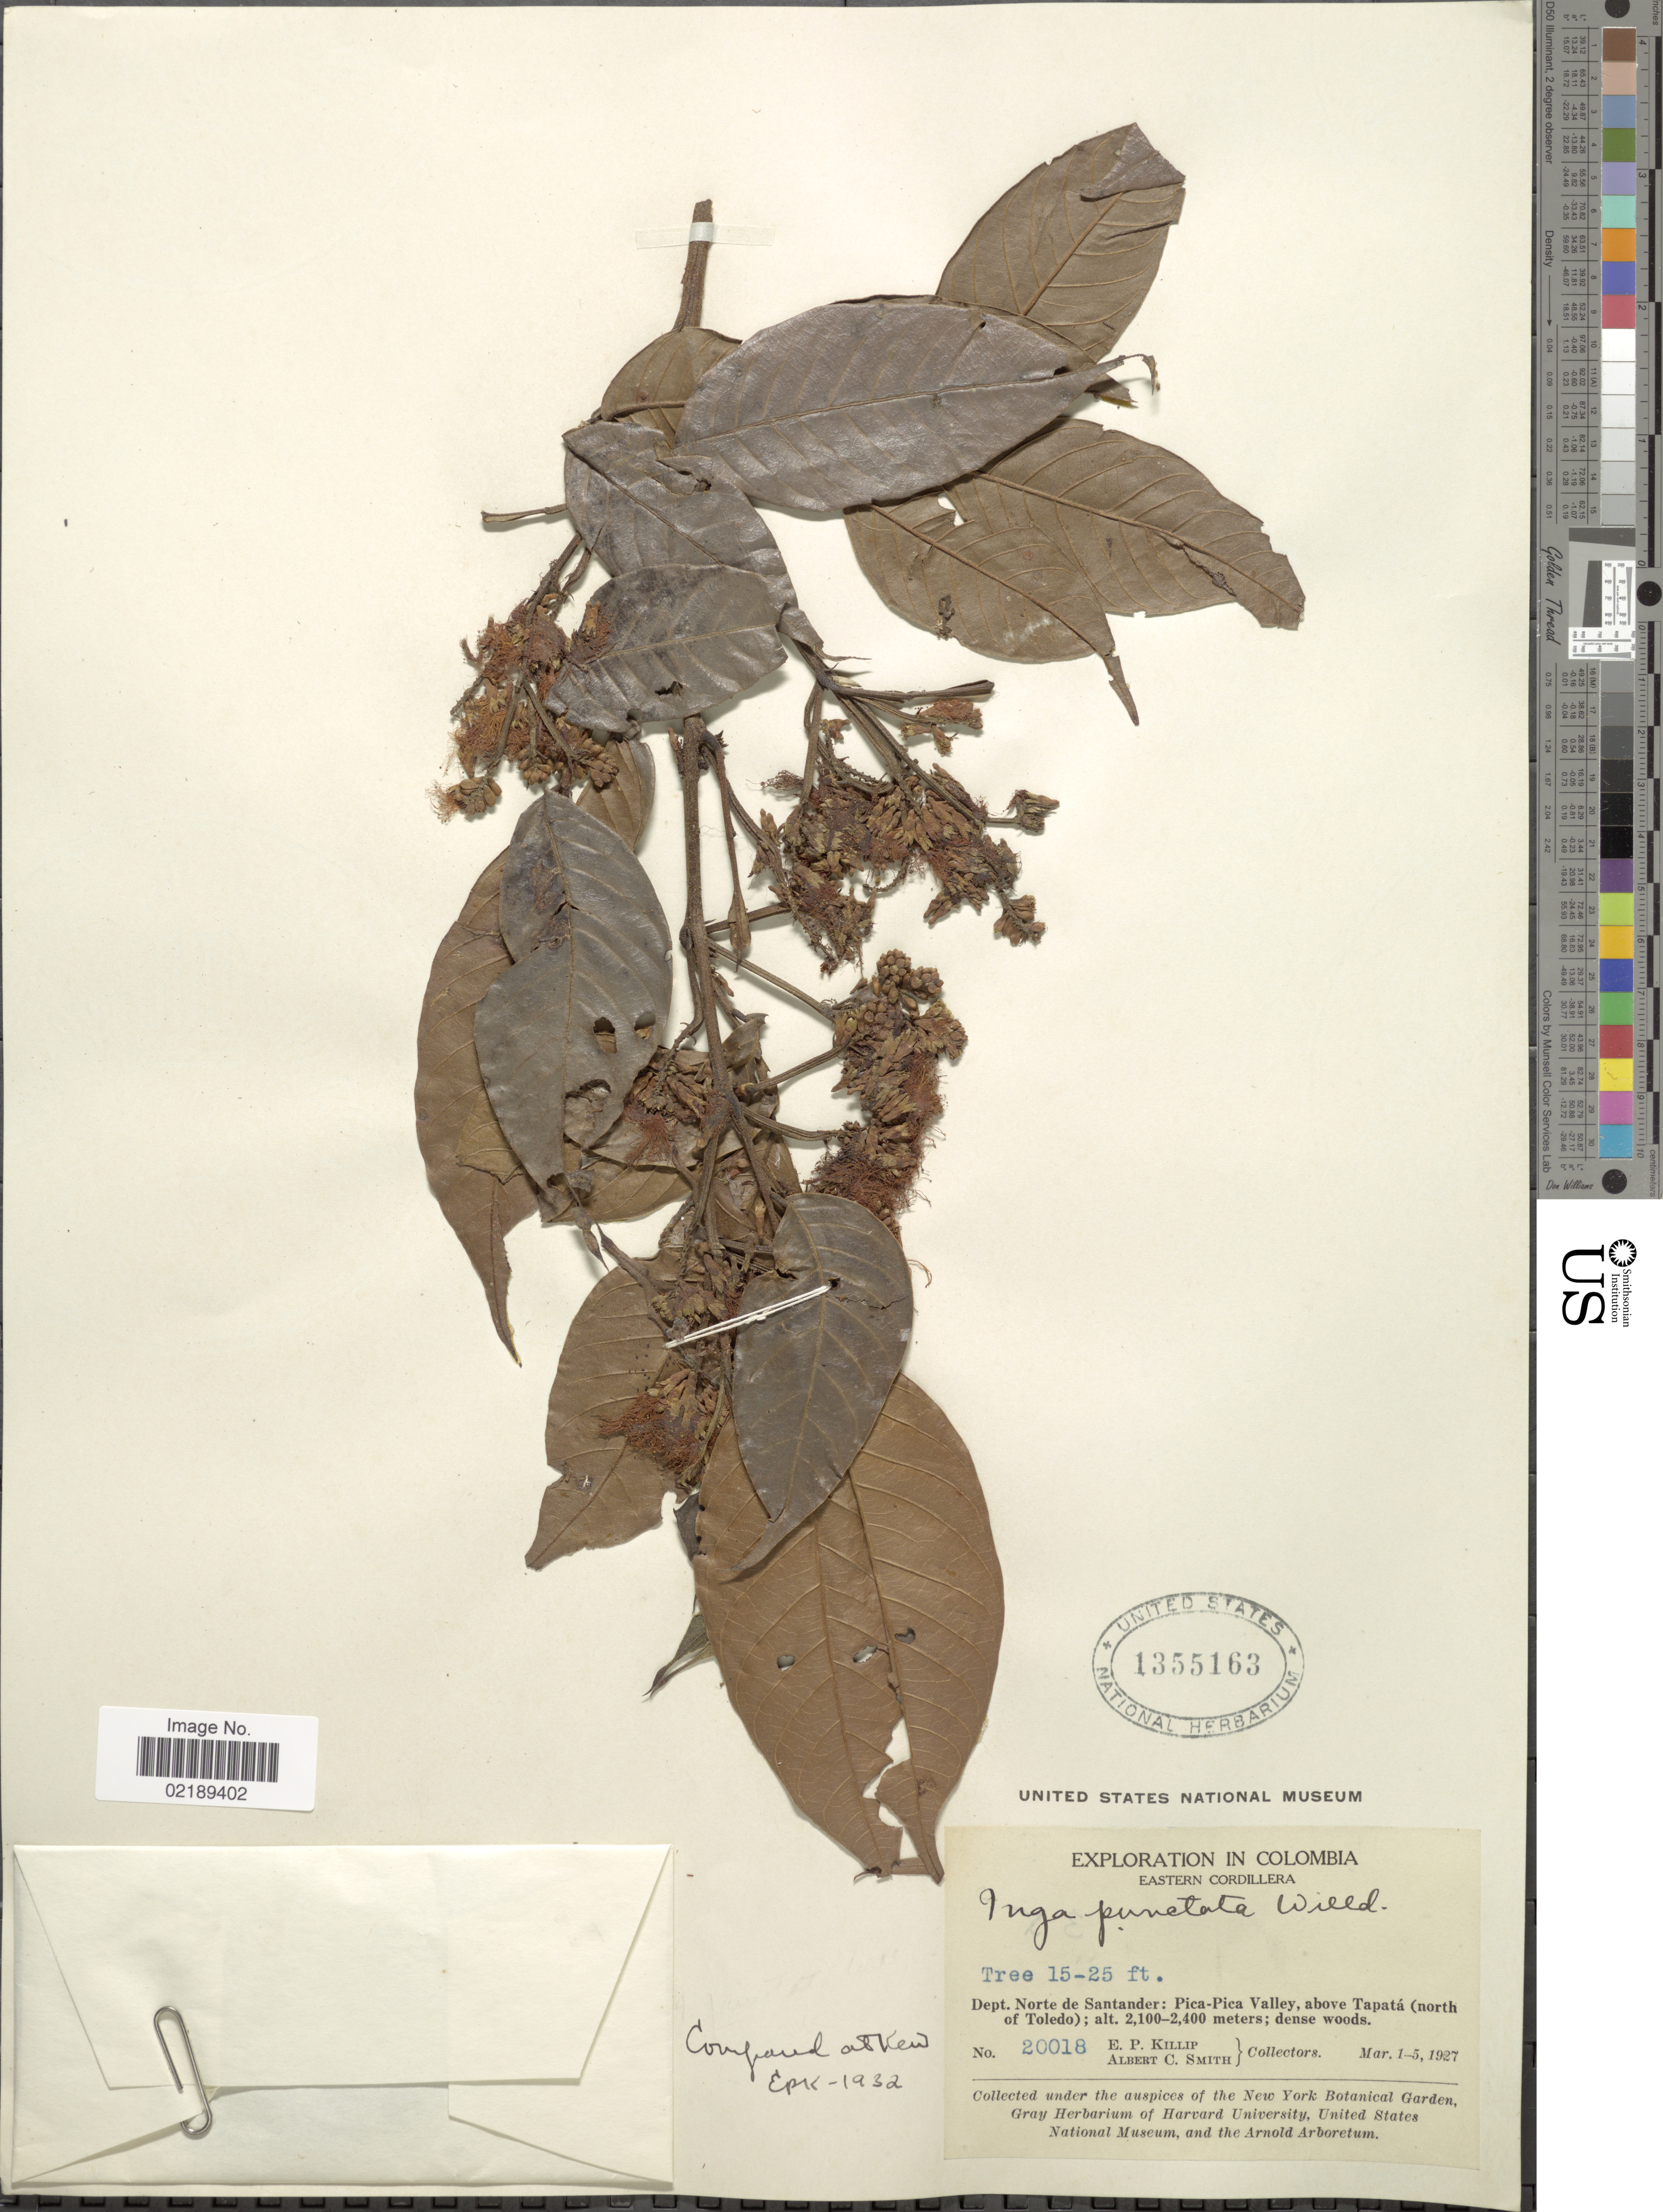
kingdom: Plantae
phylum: Tracheophyta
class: Magnoliopsida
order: Fabales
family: Fabaceae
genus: Inga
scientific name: Inga punctata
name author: Willd.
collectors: E. P. Killip & A. C. Smith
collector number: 20018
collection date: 1927-03-01/1927-03-05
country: Colombia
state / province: Norte de Santander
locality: Pica-Pica valley, above Tapata (north of Toledo), Eastern Cordillera.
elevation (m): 2100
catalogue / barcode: US 1355163